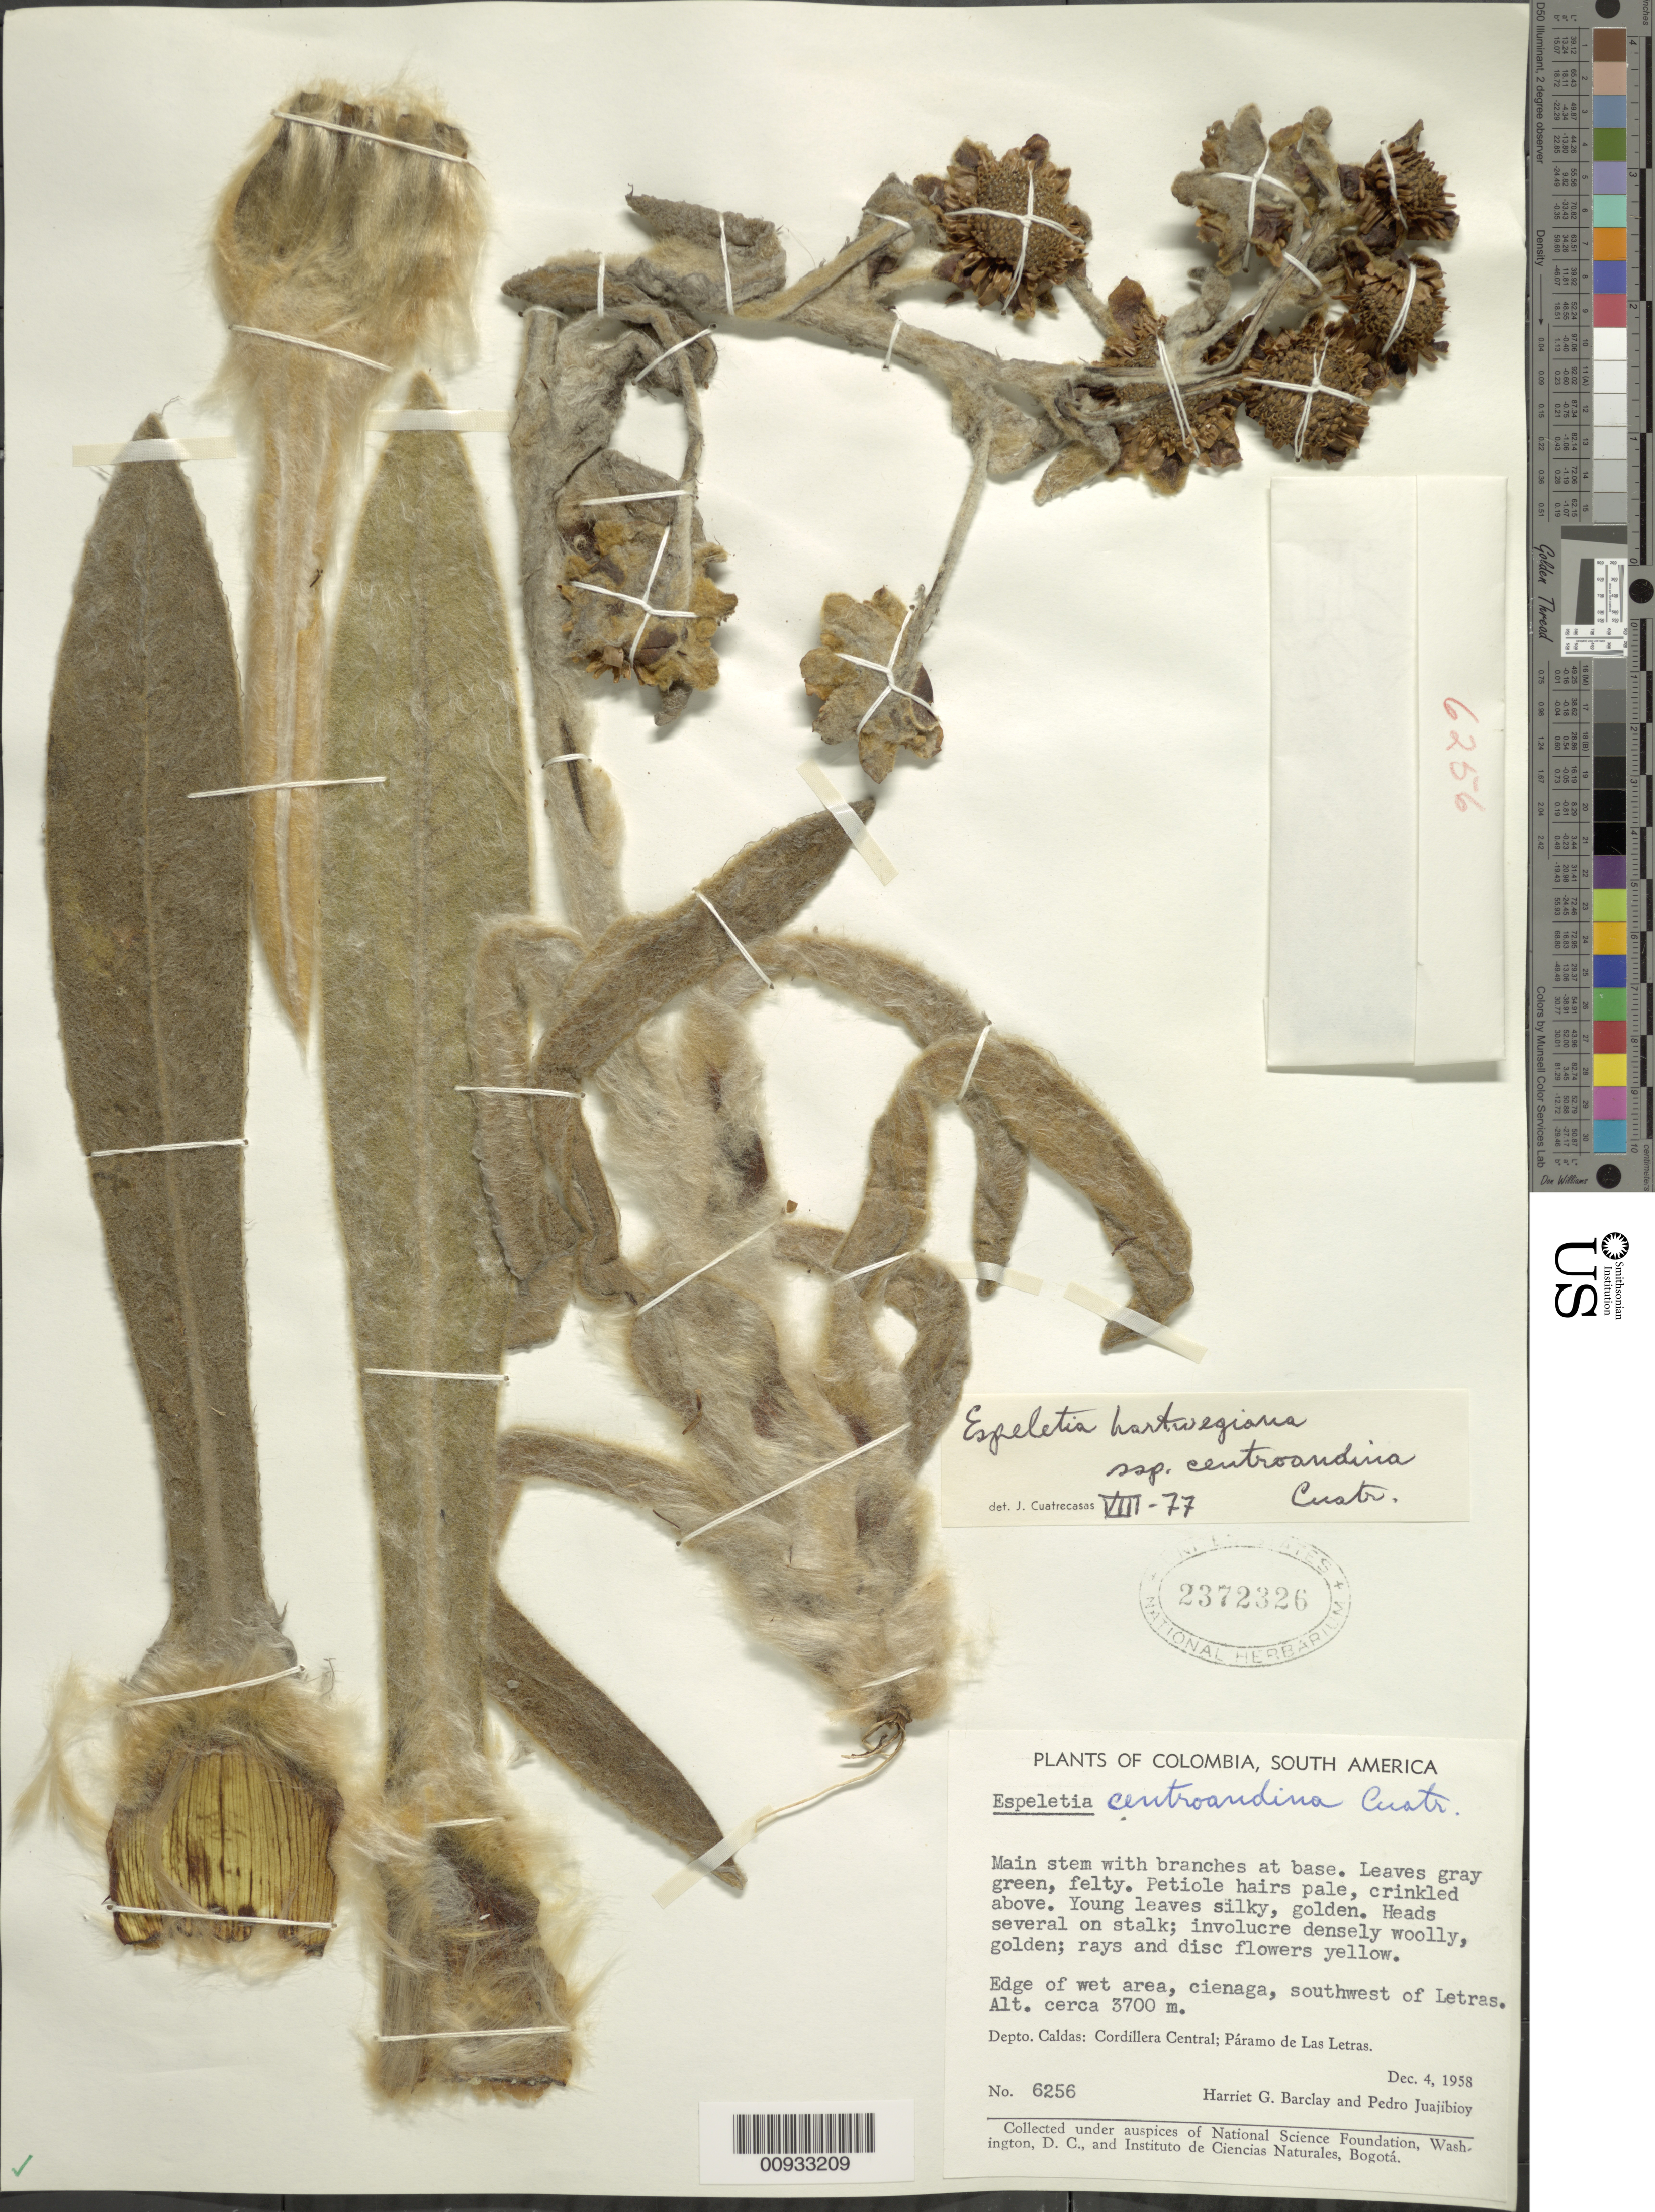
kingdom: Plantae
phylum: Tracheophyta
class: Magnoliopsida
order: Asterales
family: Asteraceae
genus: Espeletia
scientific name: Espeletia hartwegiana subsp. centroandina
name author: Cuatrec.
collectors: H. G. Barclay & P. Juajibioy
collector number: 6256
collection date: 1958-12-04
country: Colombia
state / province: Caldas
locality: Edge of wet area, cienaga, southwest of Letras, Cordillera Central; Paramo de Las Letras.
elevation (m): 3700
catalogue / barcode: US 2372326